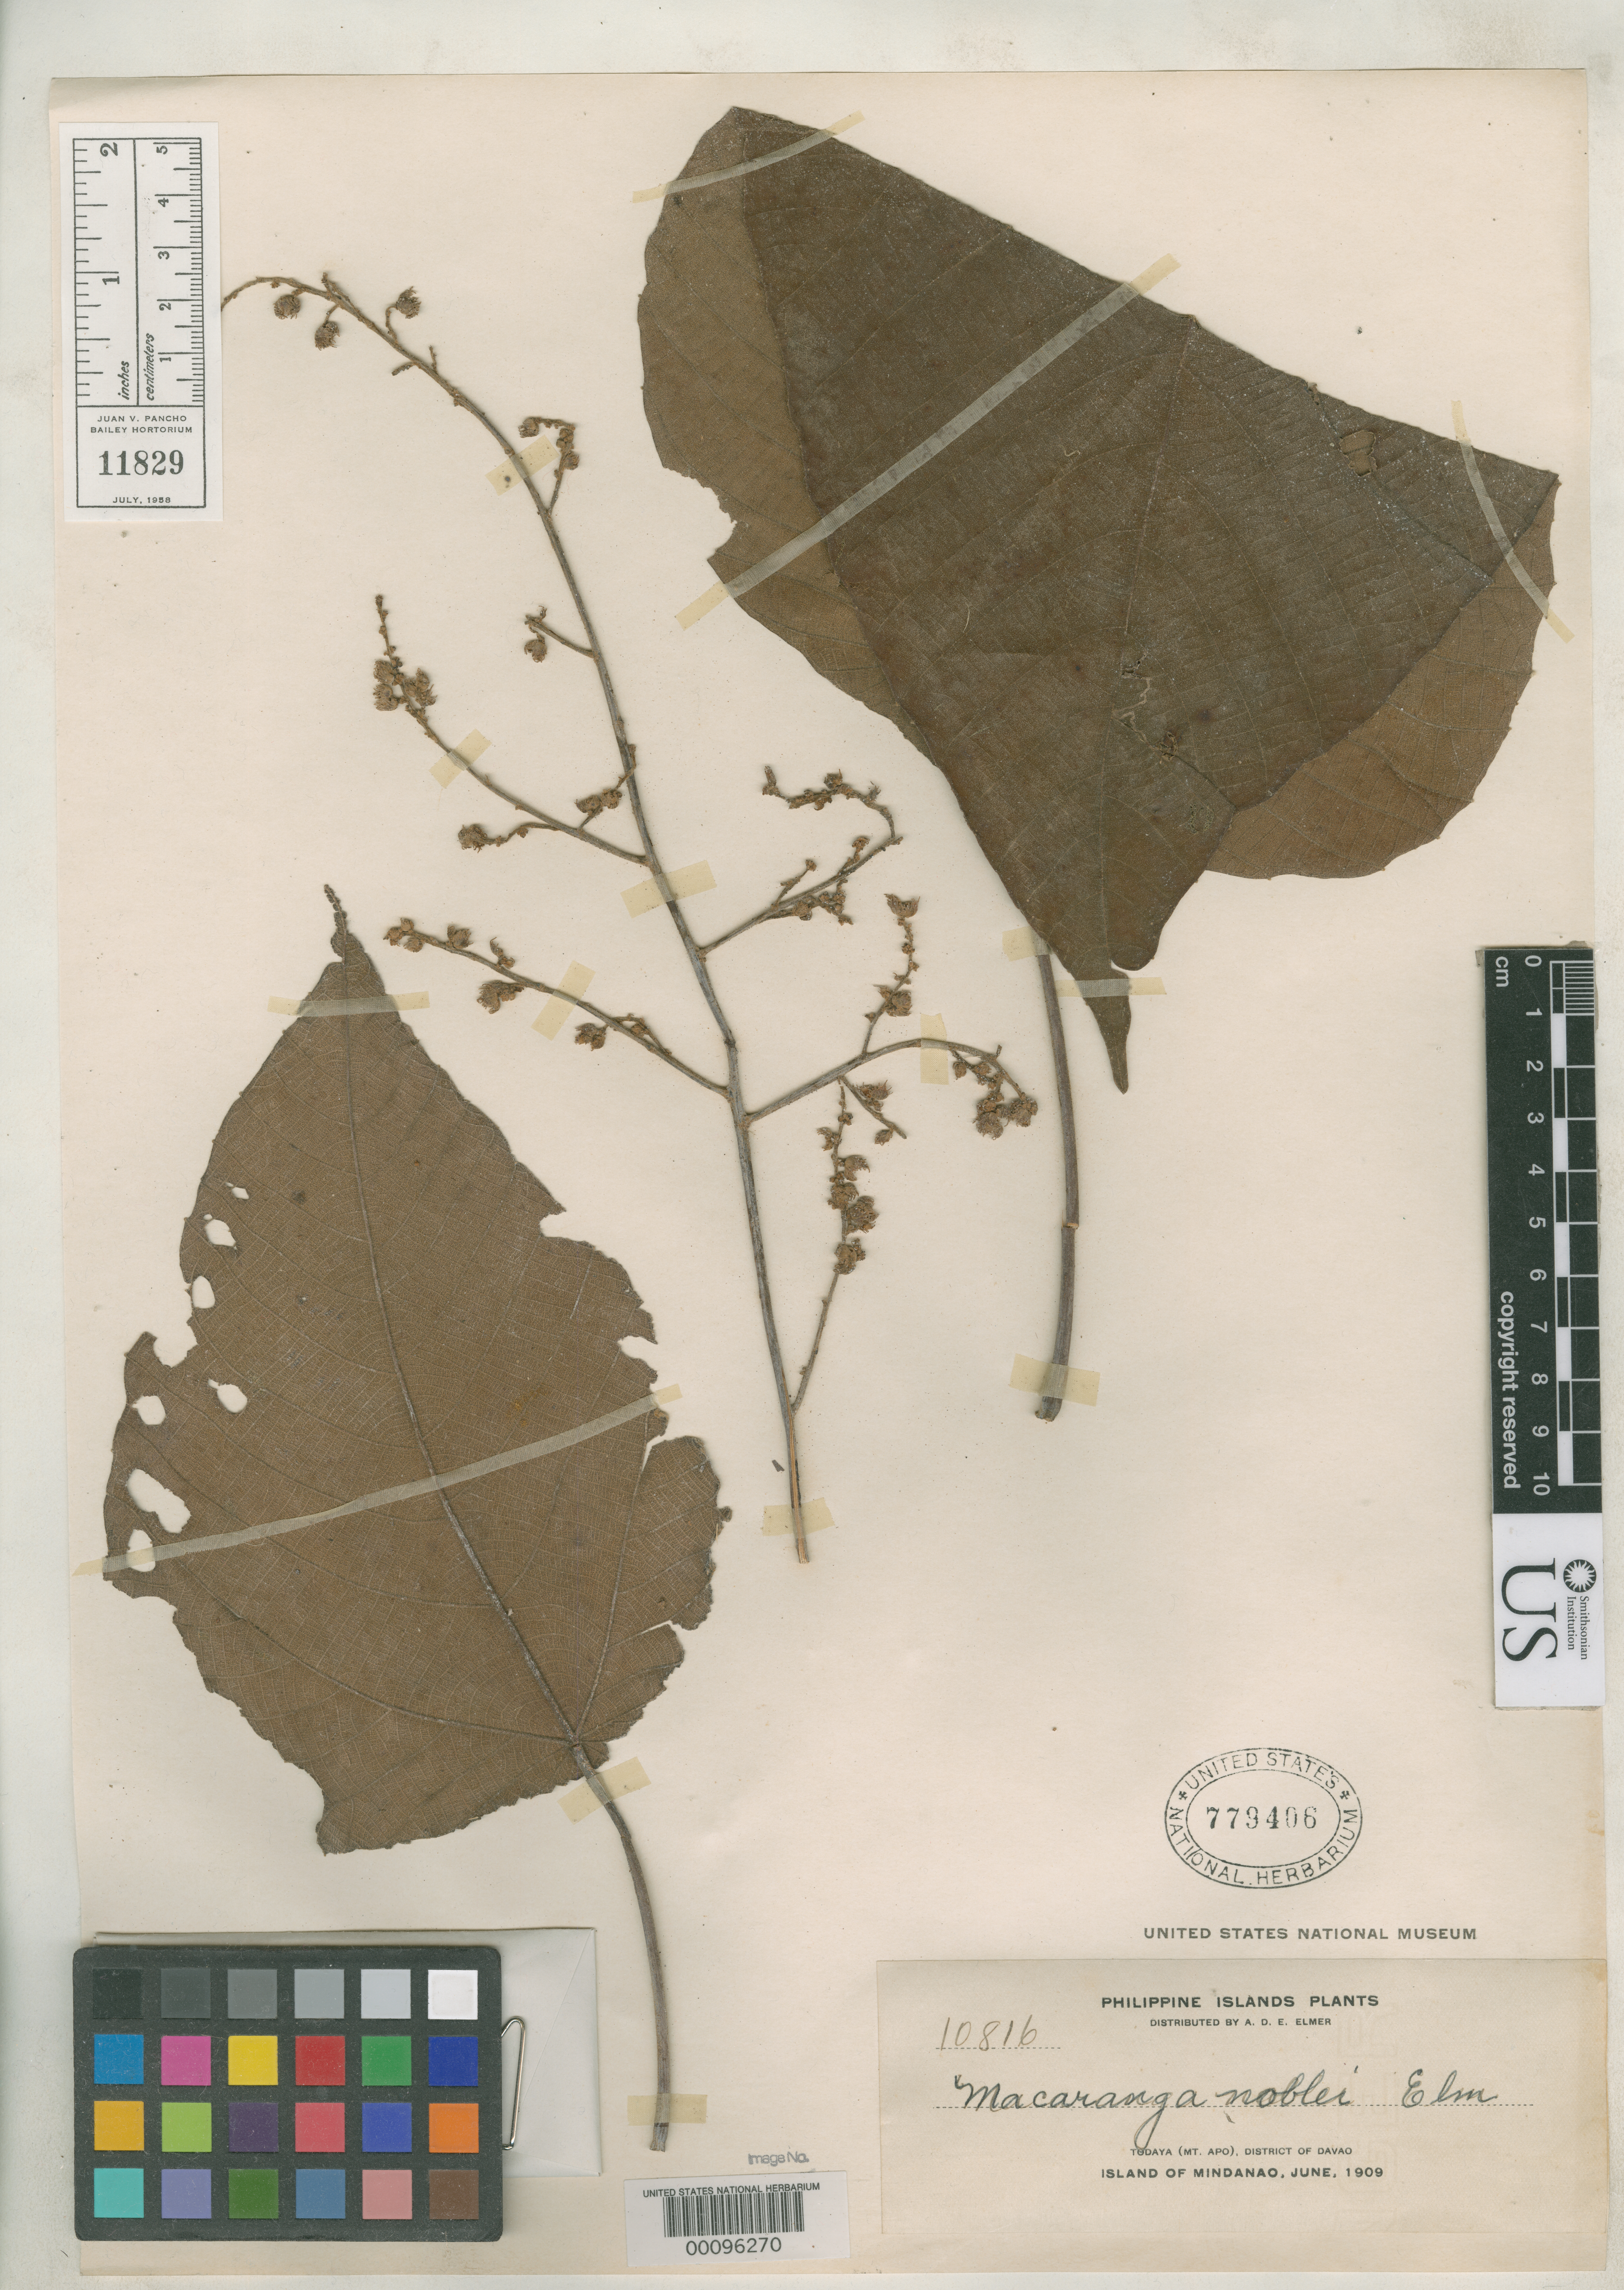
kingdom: Plantae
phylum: Tracheophyta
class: Magnoliopsida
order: Malpighiales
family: Euphorbiaceae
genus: Macaranga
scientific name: Macaranga noblei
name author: Elmer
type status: Isotype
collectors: A. D. E. Elmer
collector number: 10816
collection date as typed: Jun 1909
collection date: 1909-06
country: Philippines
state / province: Davao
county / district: Davao del Sur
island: Mindanao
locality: Todaya, Mt. Apo.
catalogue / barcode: US 779406